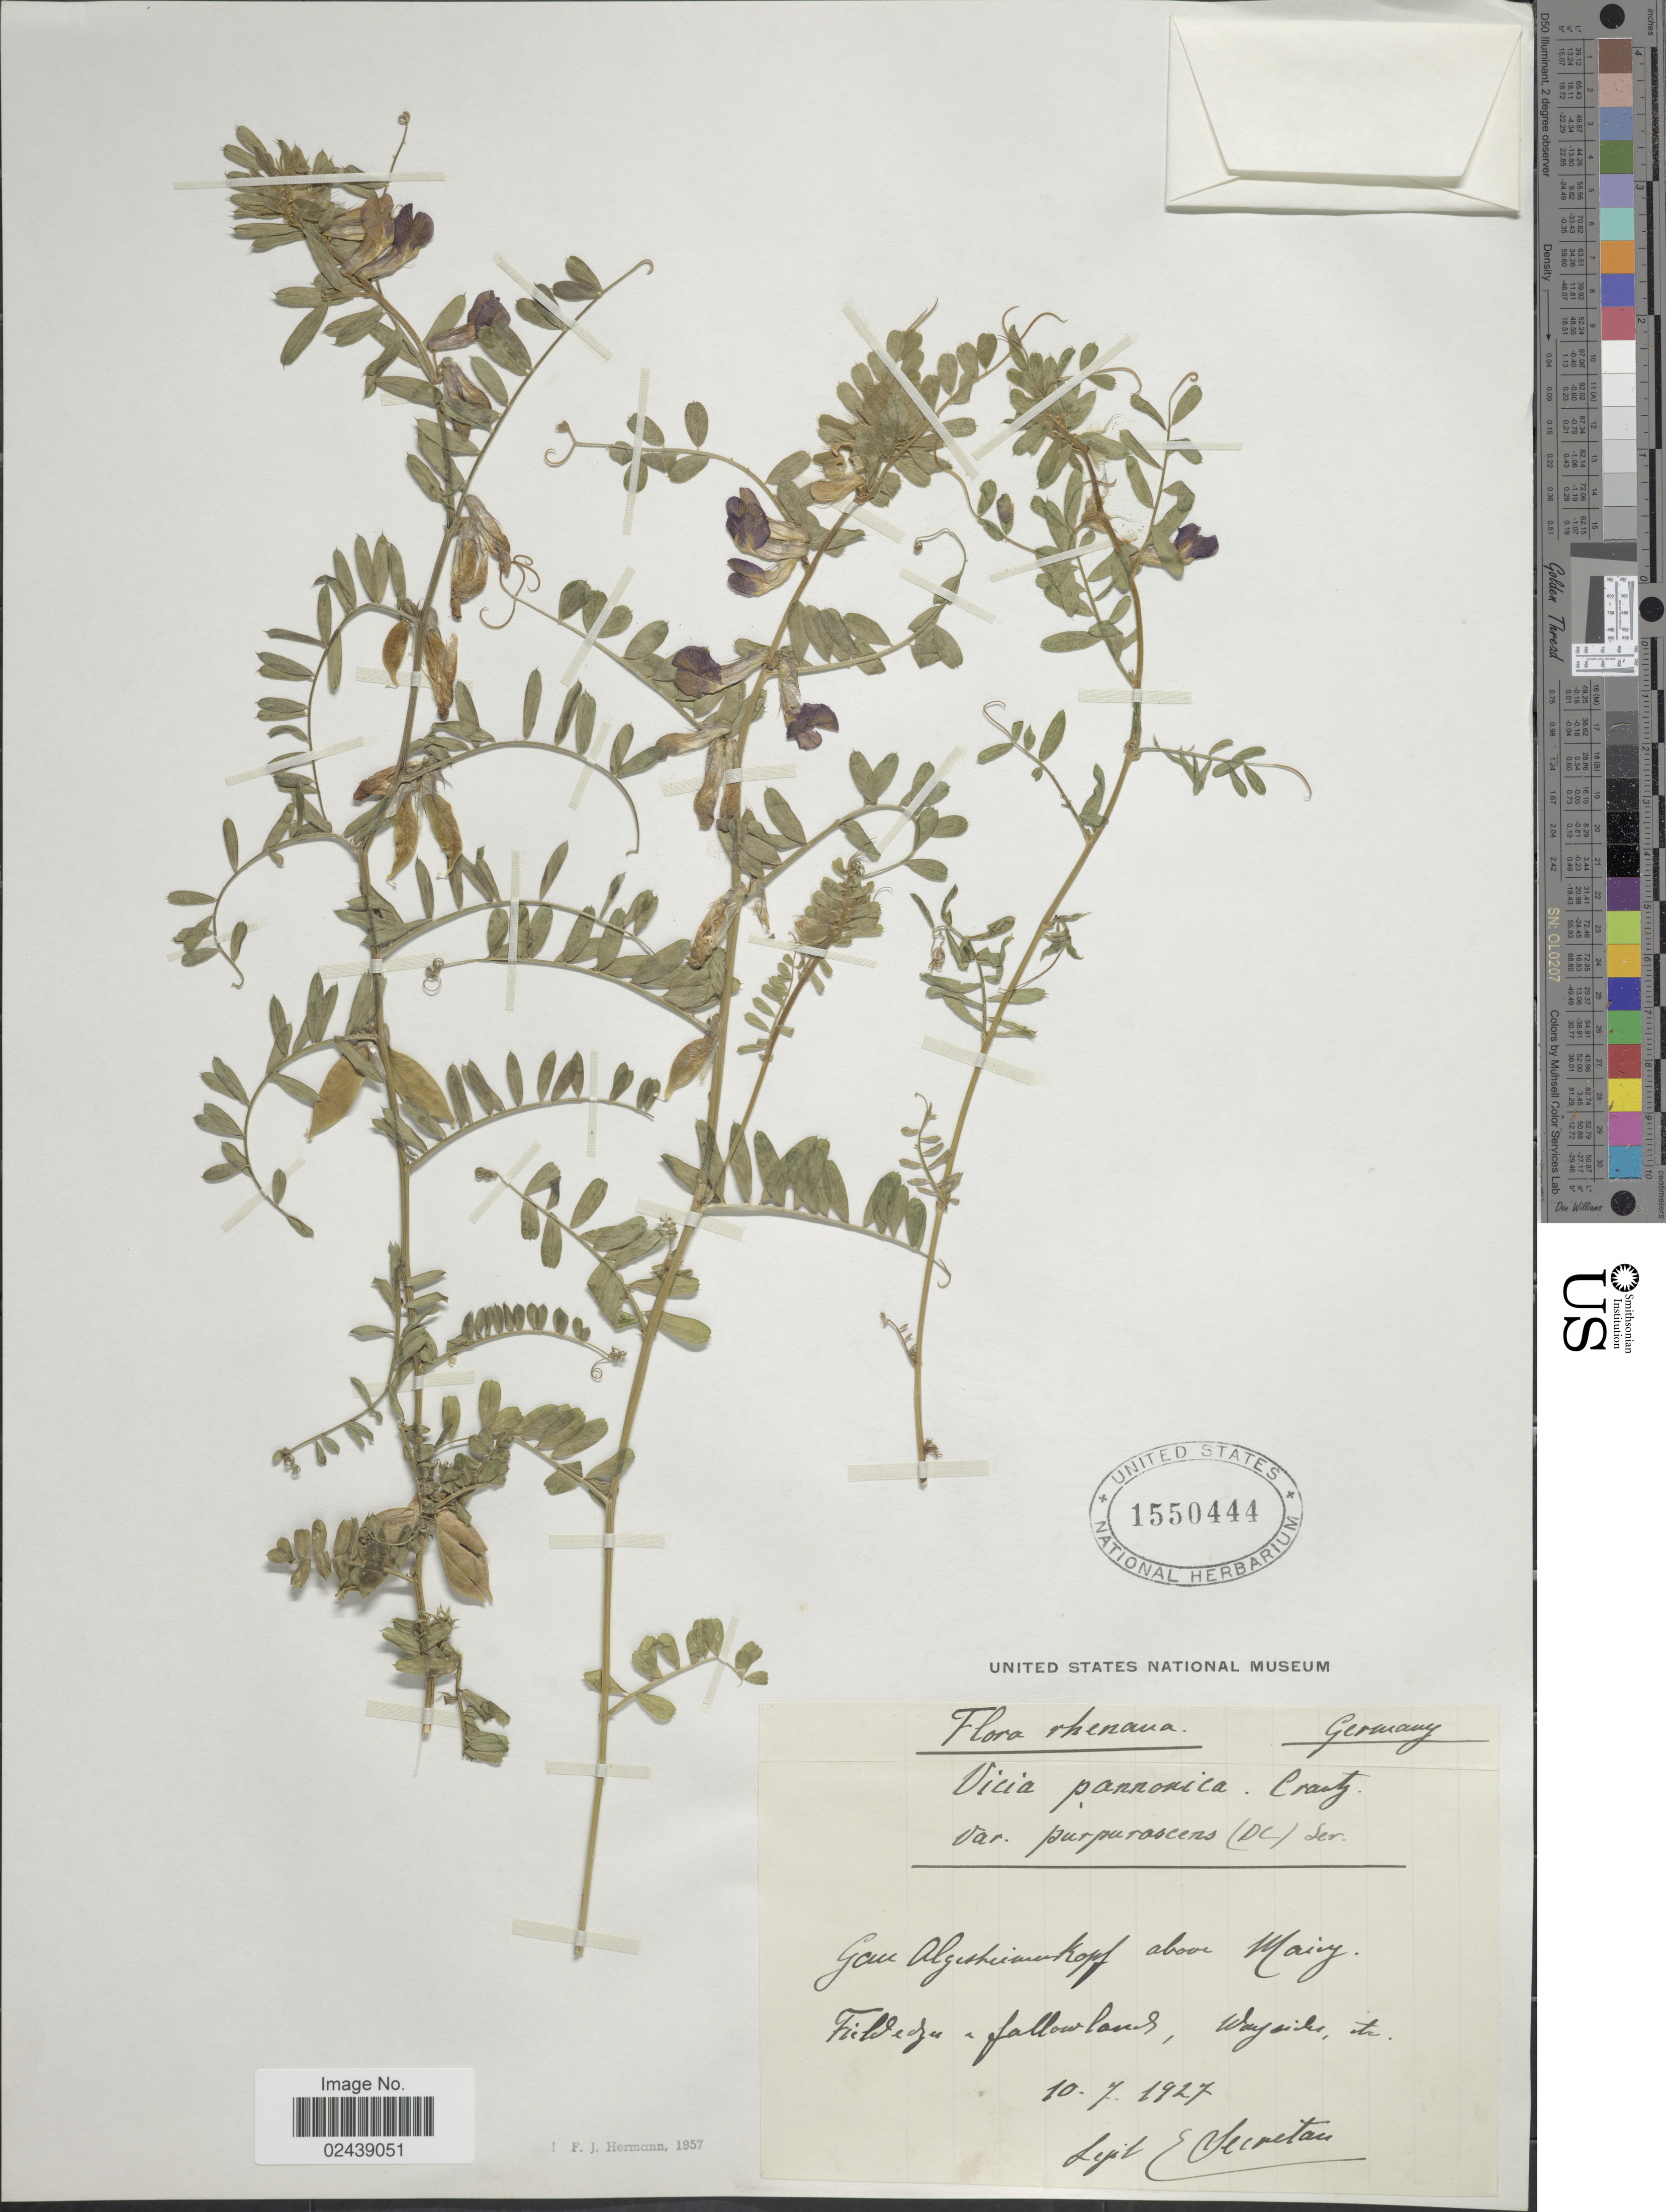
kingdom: Plantae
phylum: Tracheophyta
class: Magnoliopsida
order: Fabales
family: Fabaceae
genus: Vicia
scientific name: Vicia pannonica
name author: Crantz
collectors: E. Secretan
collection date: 1927-07-10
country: Germany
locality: Rhenaua, Fieldegres a fallowland, Wajaiba [interpreted]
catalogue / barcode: US 1550444